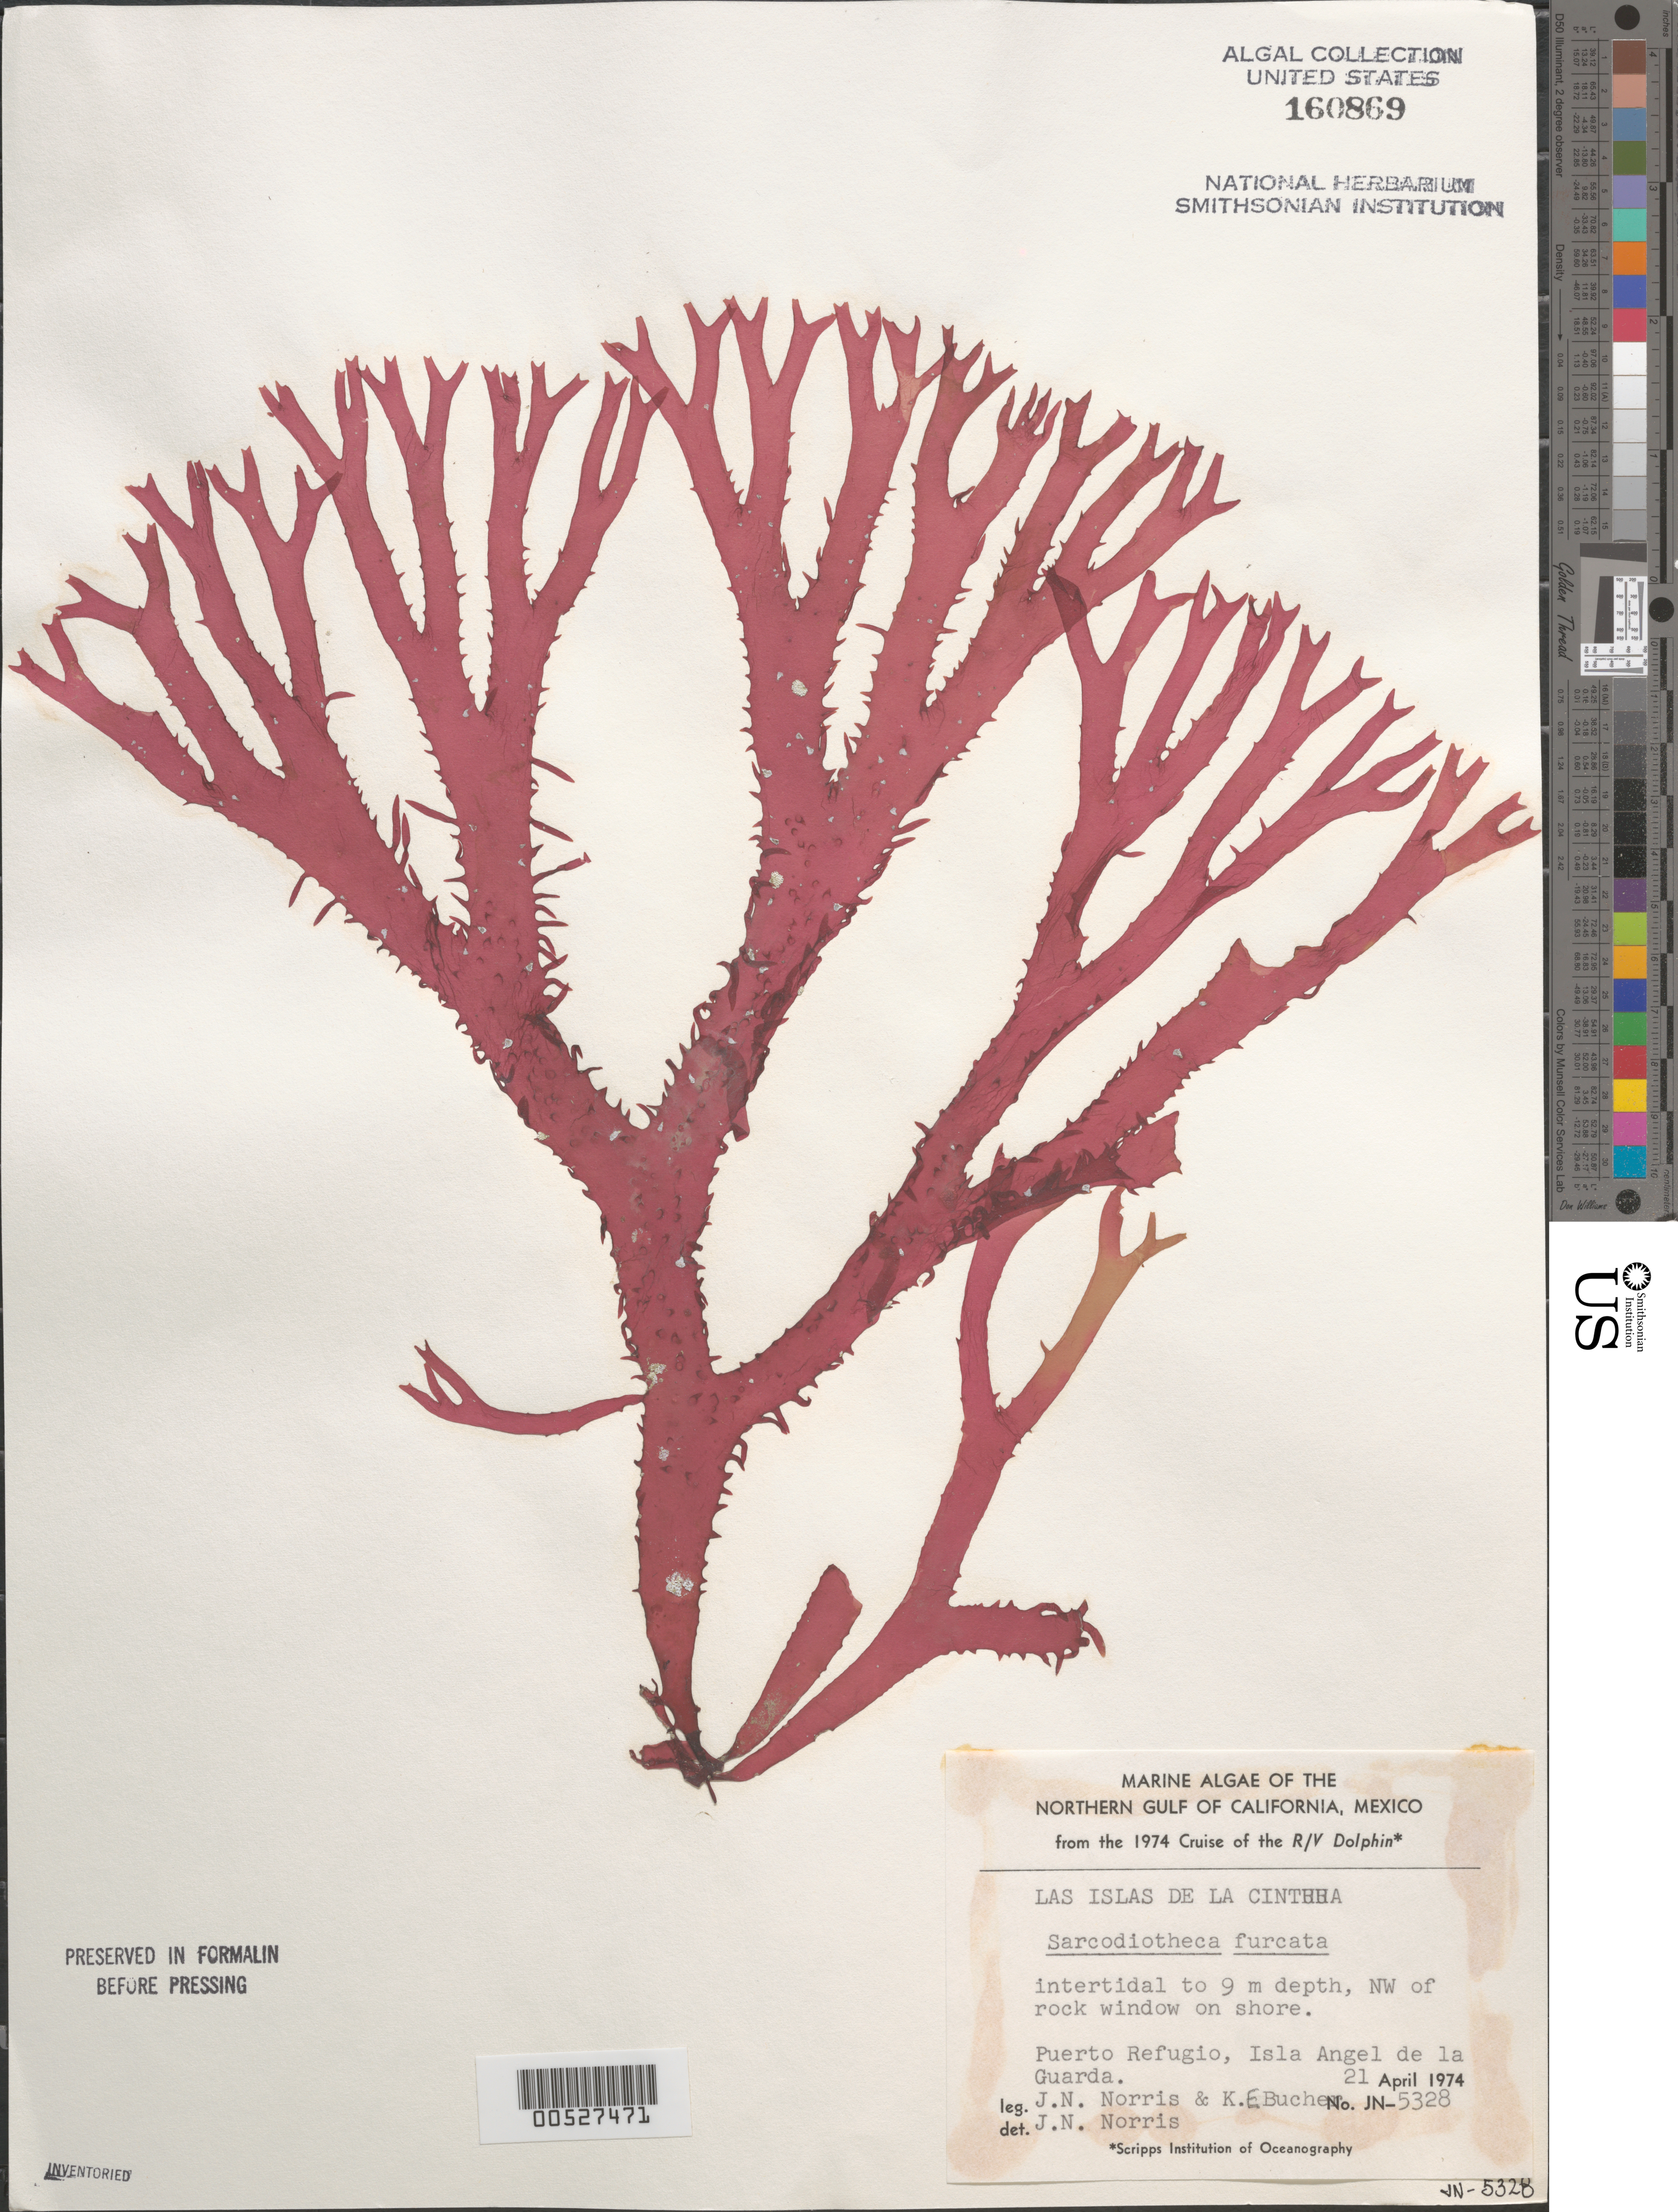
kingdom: Plantae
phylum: Rhodophyta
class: Florideophyceae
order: Gigartinales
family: Solieriaceae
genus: Sarcodiotheca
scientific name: Sarcodiotheca furcata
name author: (Setch. & N.L. Gardner) Kylin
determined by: Norris, James N.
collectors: J. N. Norris & K. E. Bucher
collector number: JN-5328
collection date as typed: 21 Apr 1974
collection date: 1974-04-21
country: Mexico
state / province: Baja California Norte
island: Isla Angel de la Guarda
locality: Puerto Refugio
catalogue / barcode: US 160869